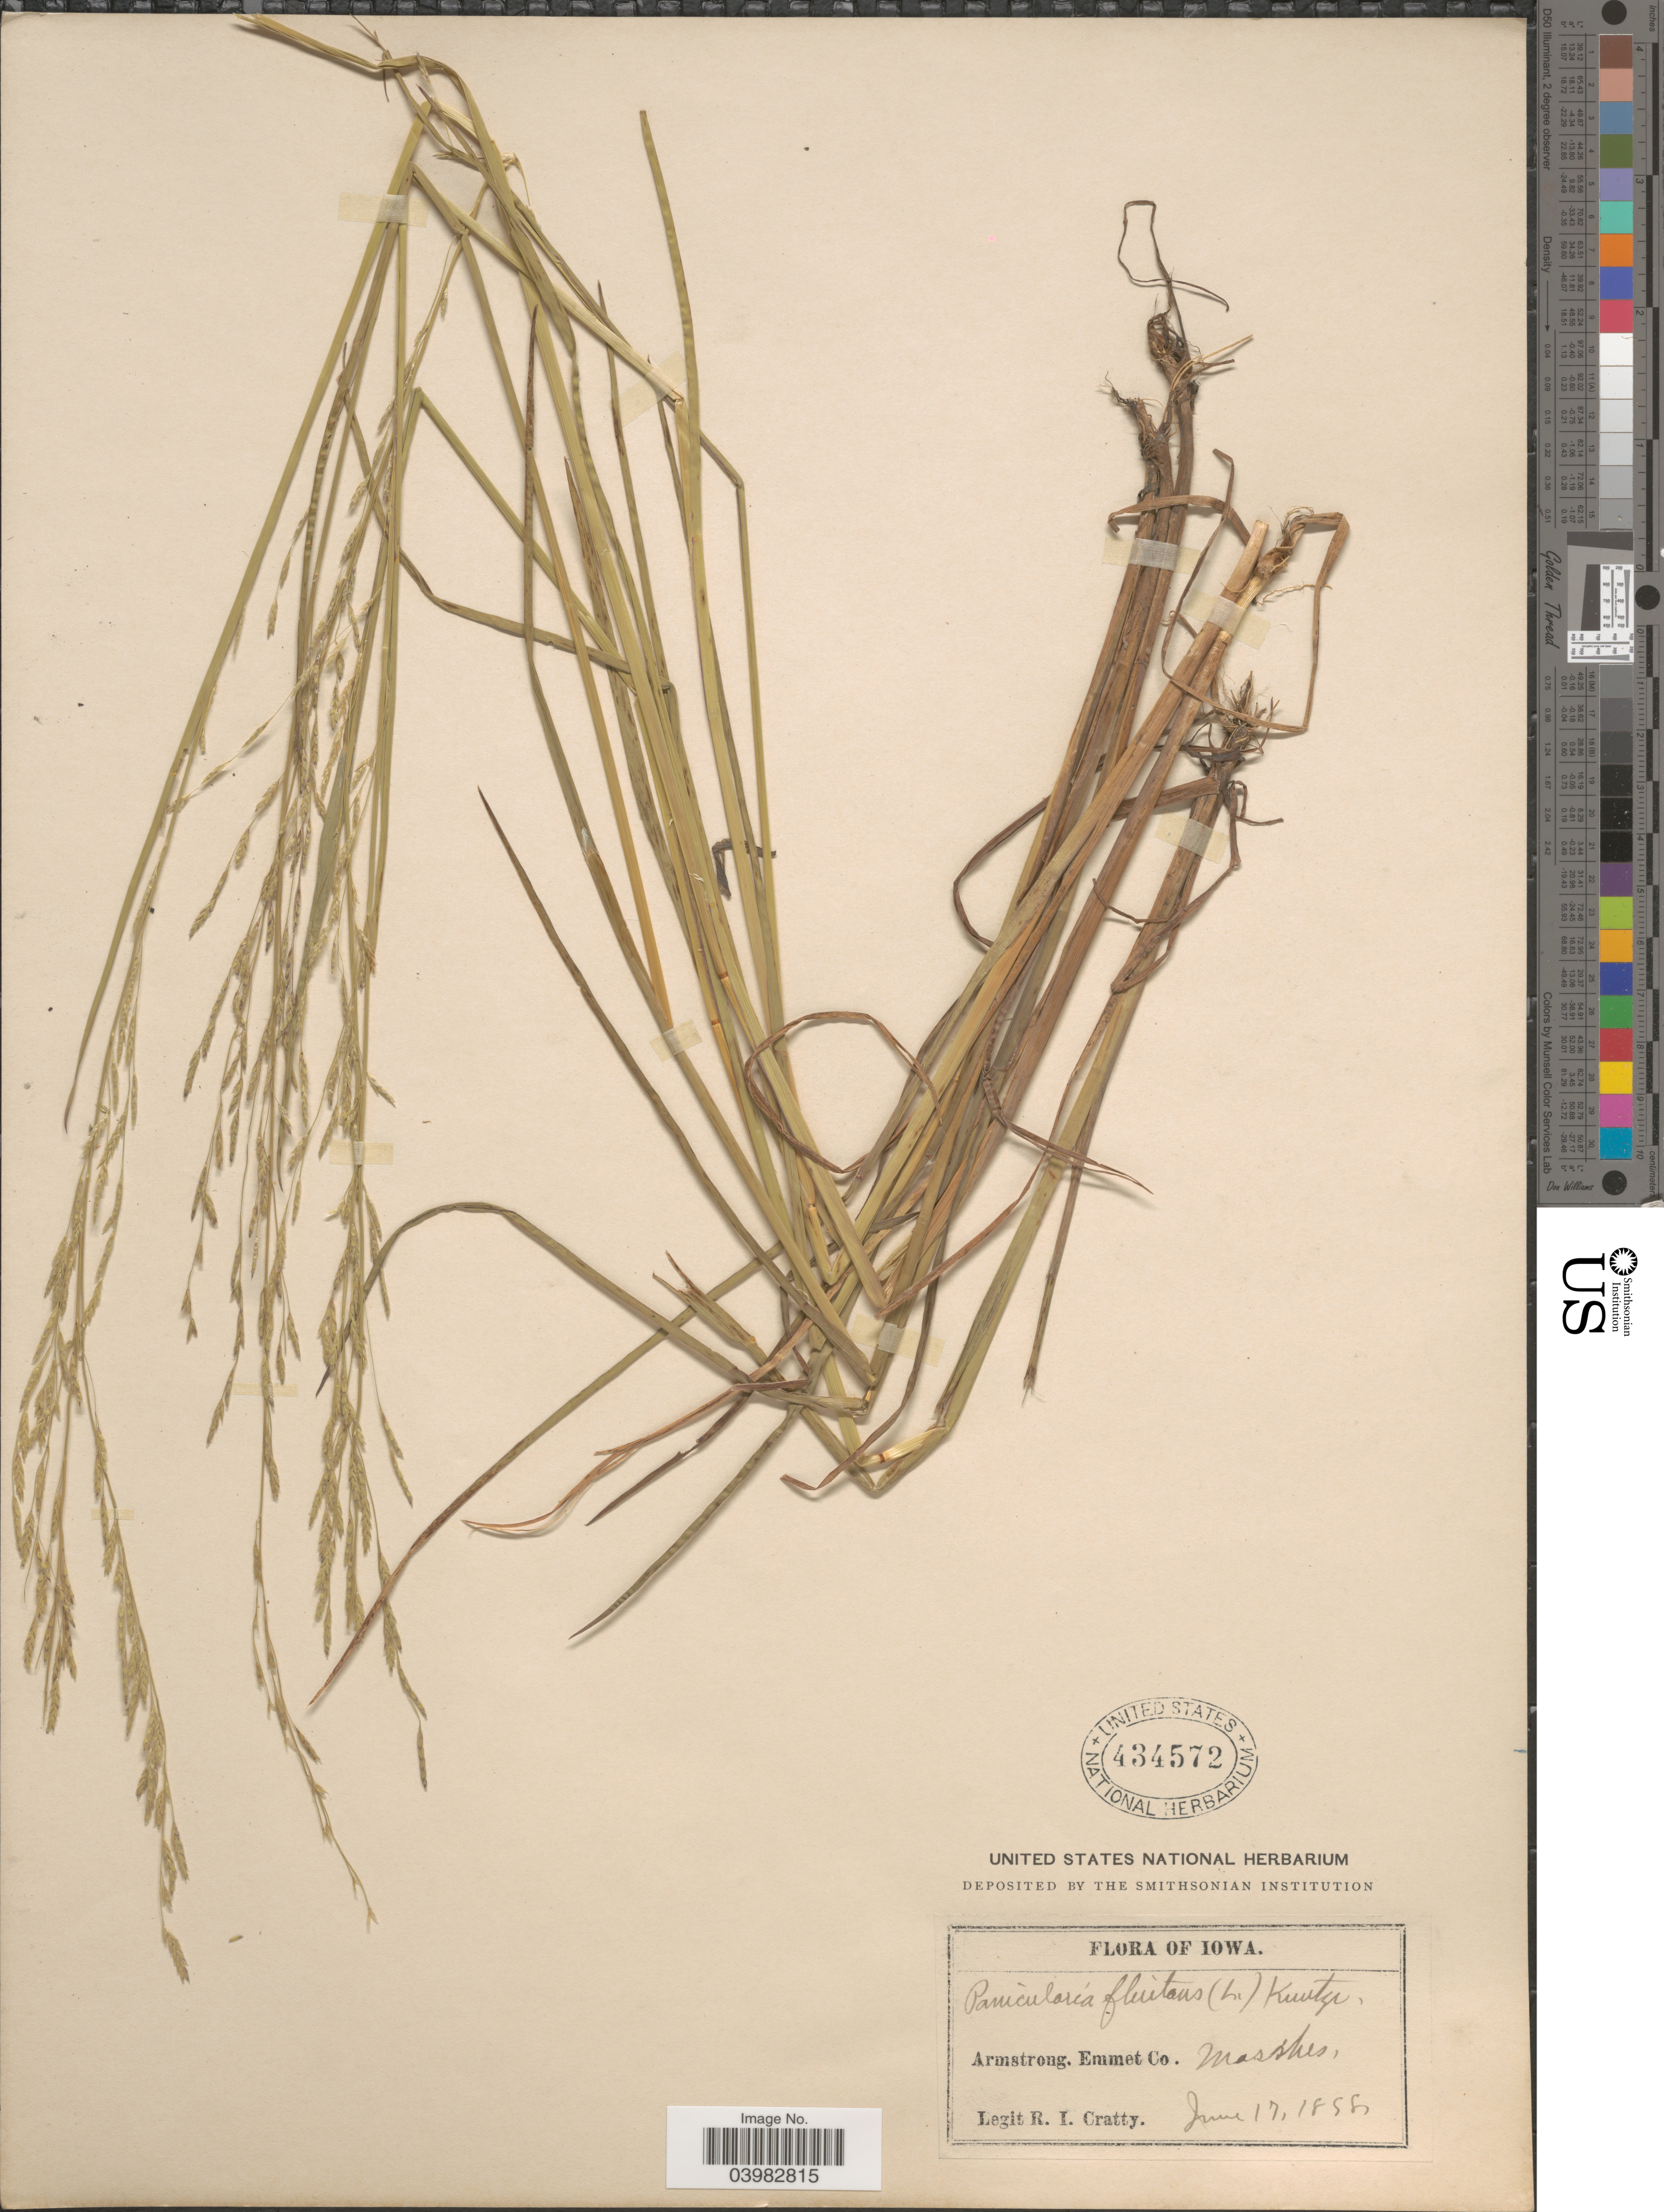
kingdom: Plantae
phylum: Tracheophyta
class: Liliopsida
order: Poales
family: Poaceae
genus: Glyceria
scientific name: Glyceria borealis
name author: (Nash) Batchelder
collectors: R. Cratty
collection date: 1858-06-17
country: United States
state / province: Iowa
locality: Armstrong, Emmet Co.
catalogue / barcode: US 434572